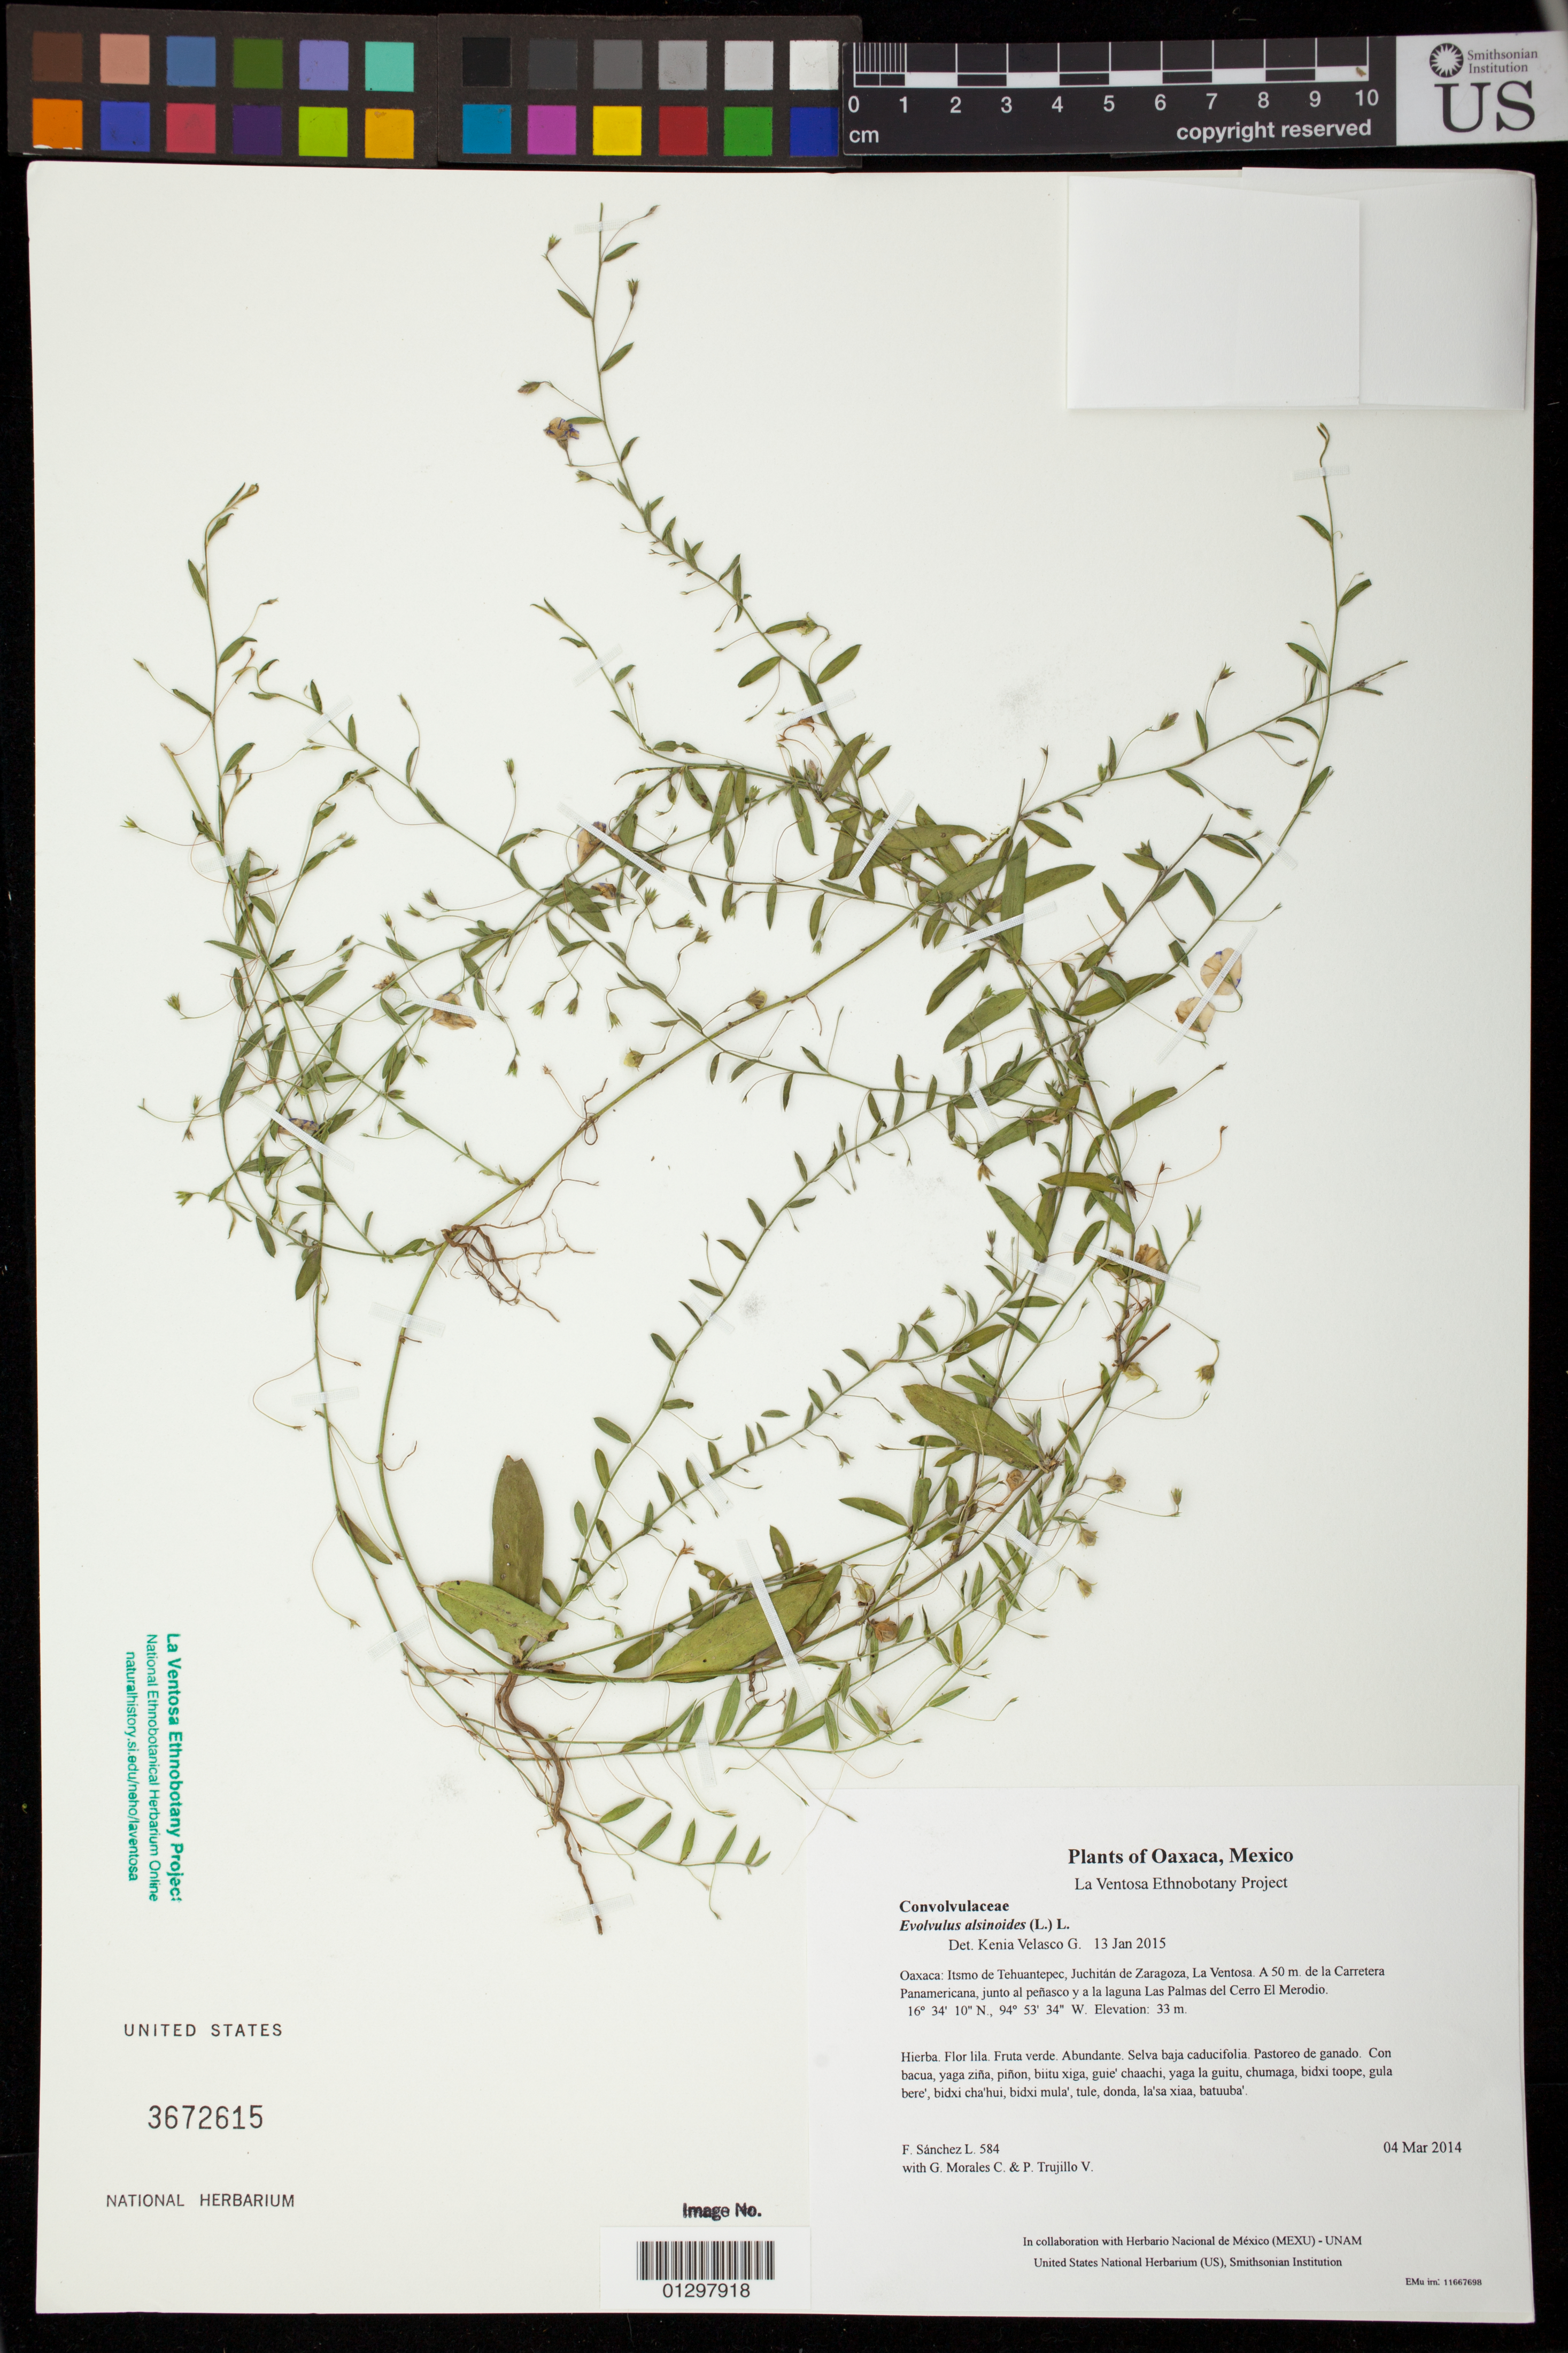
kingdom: Plantae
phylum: Tracheophyta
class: Magnoliopsida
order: Solanales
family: Convolvulaceae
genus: Evolvulus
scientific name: Evolvulus alsinoides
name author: (L.) L.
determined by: Velasco G., Kenia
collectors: F. Sánchez L., G. Morales C. & P. Trujillo V.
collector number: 584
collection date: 2014-03-04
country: Mexico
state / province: Oaxaca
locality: Itsmo de Tehuantepec, Juchitán de Zaragoza, La Ventosa. A 50 m. de la Carretera Panamericana, junto al peñasco y a la laguna Las Palmas del Cerro El Merodio.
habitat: Selva baja caducifolia. Pastoreo de ganado.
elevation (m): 33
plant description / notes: JEBOT, MEXU, US; Hierba rastrera. Guie' lila. Cuaananaxhi naga'. Stale.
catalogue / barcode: US 3672615